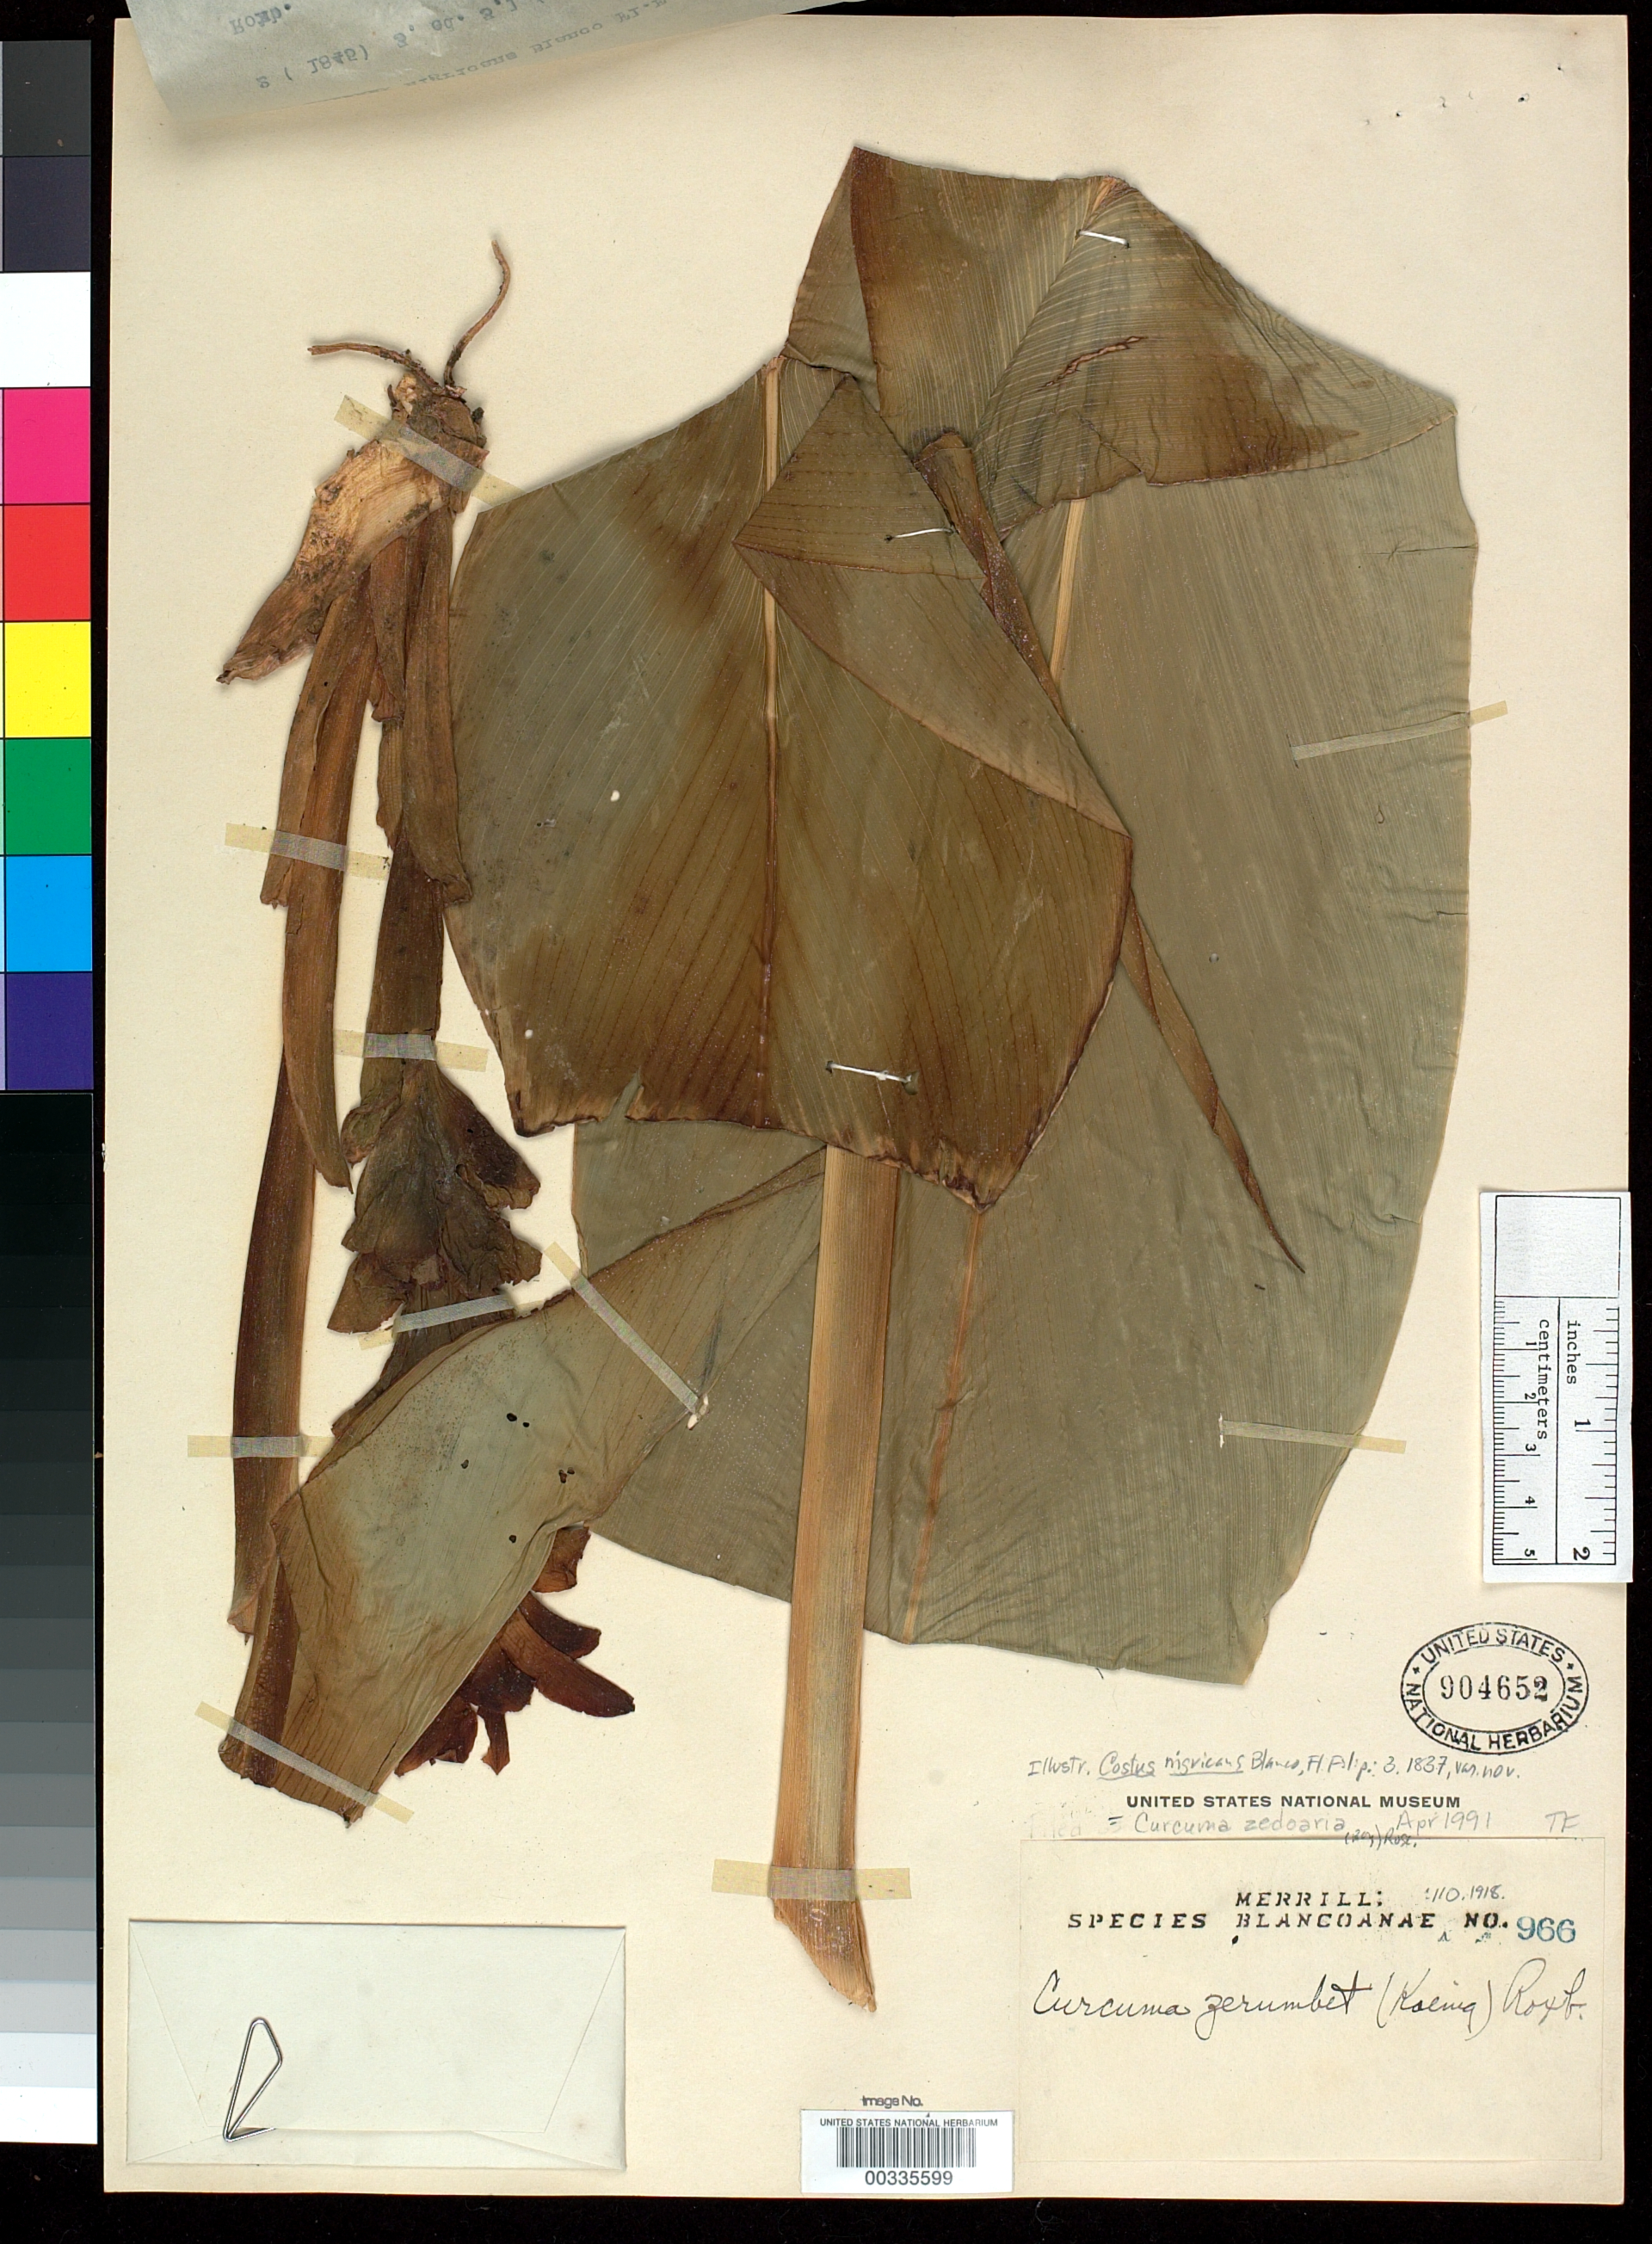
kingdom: Plantae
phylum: Tracheophyta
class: Liliopsida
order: Zingiberales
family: Zingiberaceae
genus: Curcuma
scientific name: Curcuma nigricans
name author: Blanco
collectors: E. D. Merrill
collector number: Sp. Blancoan. 0966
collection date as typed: Jun 1915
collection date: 1915-06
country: Philippines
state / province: Calabarzon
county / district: Rizal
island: Luzon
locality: Antipolo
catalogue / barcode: US 904652